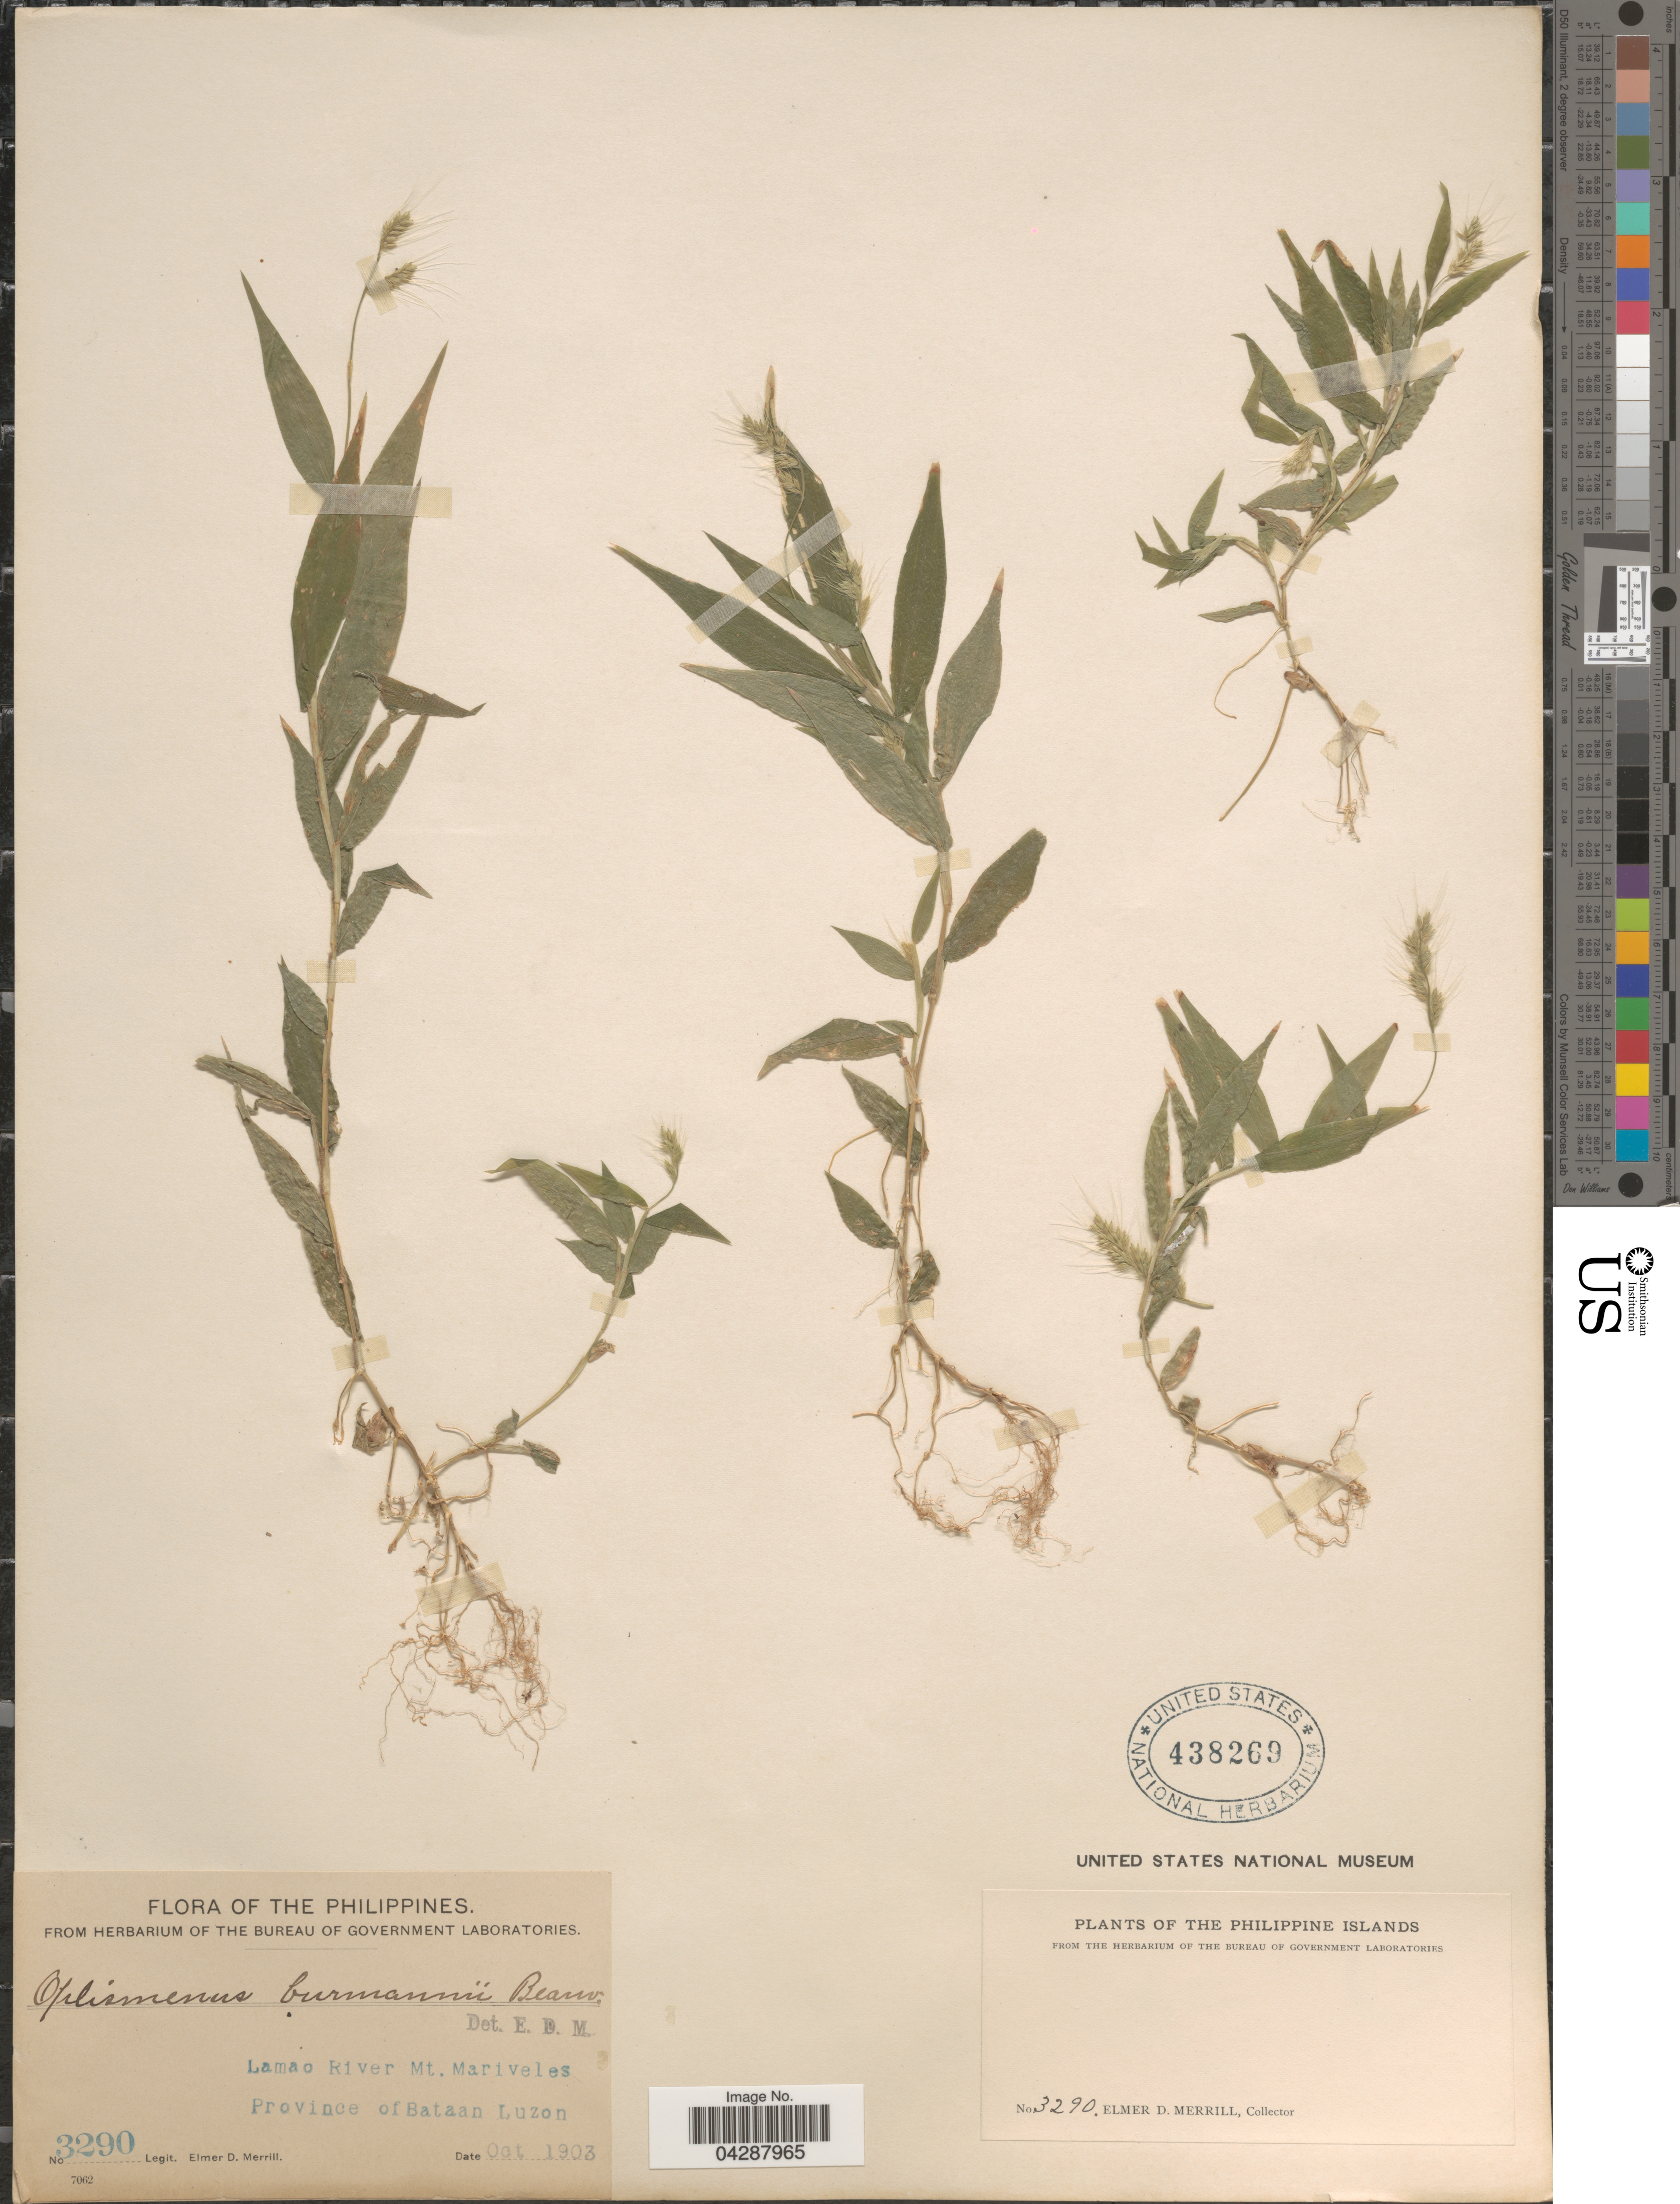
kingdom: Plantae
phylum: Tracheophyta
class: Liliopsida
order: Poales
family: Poaceae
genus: Oplismenus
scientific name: Oplismenus burmannii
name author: (Retz.) P. Beauv.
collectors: E. D. Merrill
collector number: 3290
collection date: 1903-10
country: Philippines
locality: Lamao River Mt. Mariveles. Province of Bataan. Luzon.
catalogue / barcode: US 438269